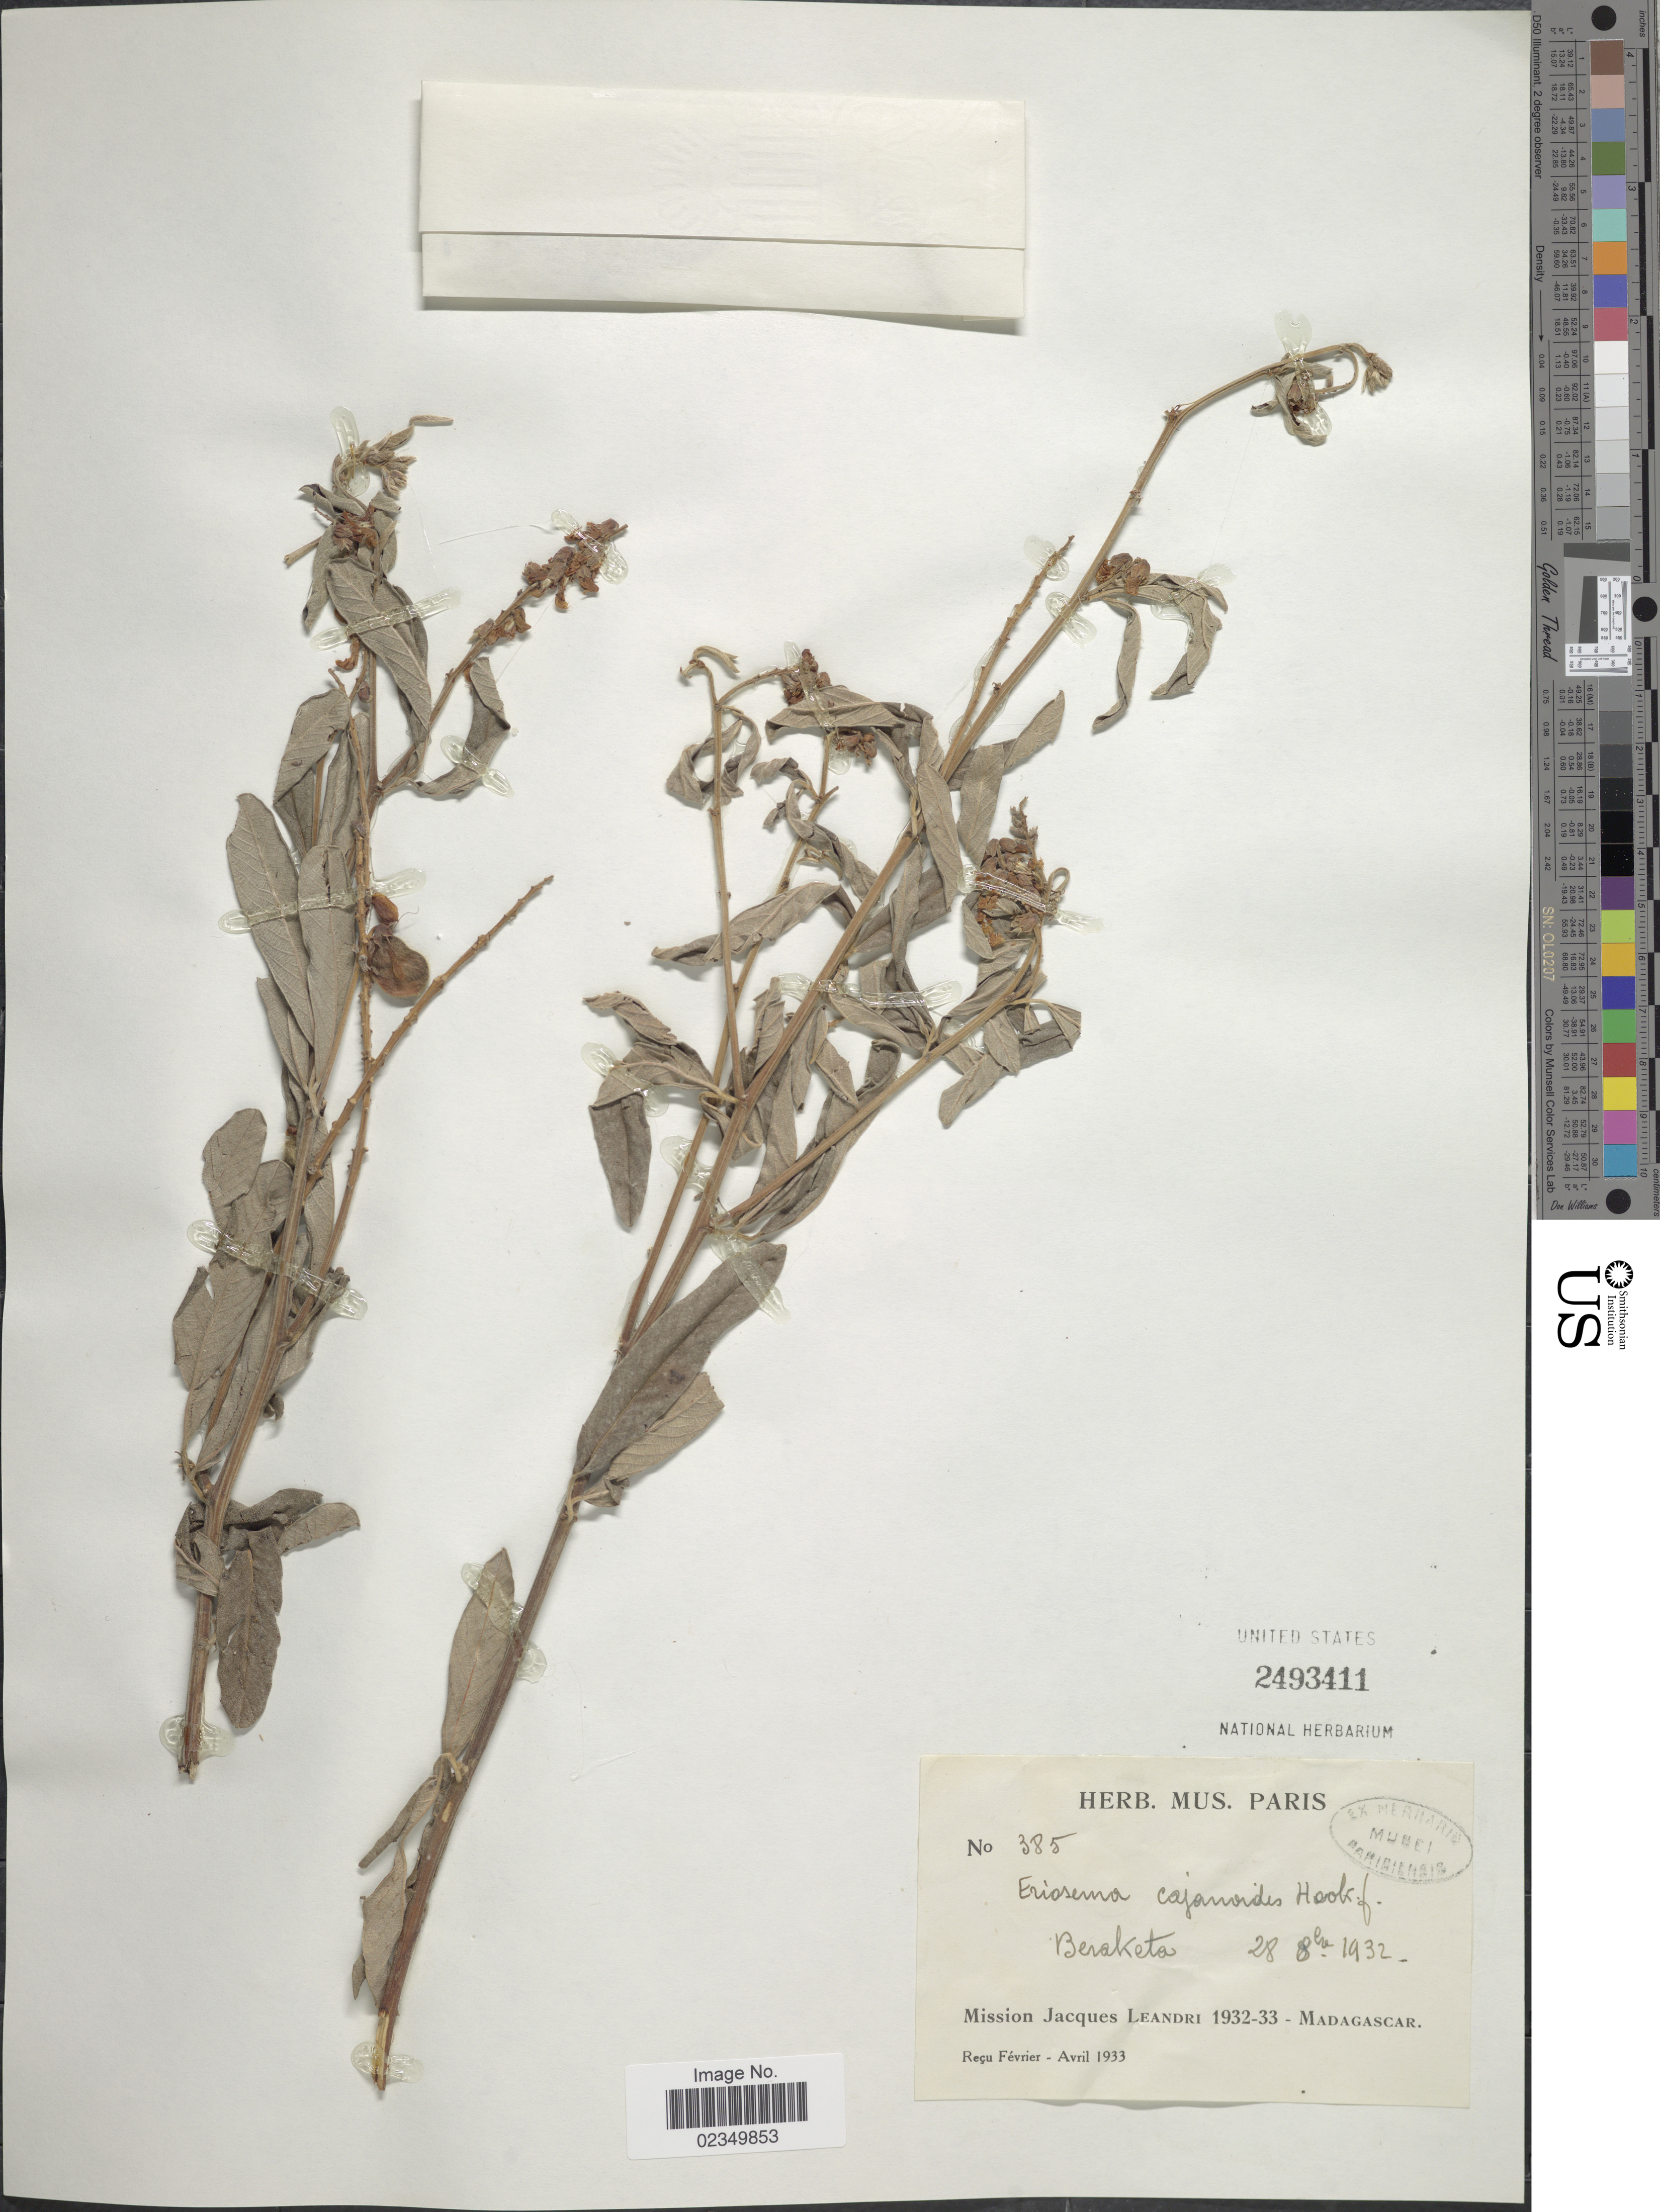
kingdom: Plantae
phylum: Tracheophyta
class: Magnoliopsida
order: Fabales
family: Fabaceae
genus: Eriosema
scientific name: Eriosema cajanoides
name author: (Guill. & Perr.) Hook. f.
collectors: J. Leandri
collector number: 385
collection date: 1932-11-28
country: Madagascar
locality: Beraketa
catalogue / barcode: US 2493411